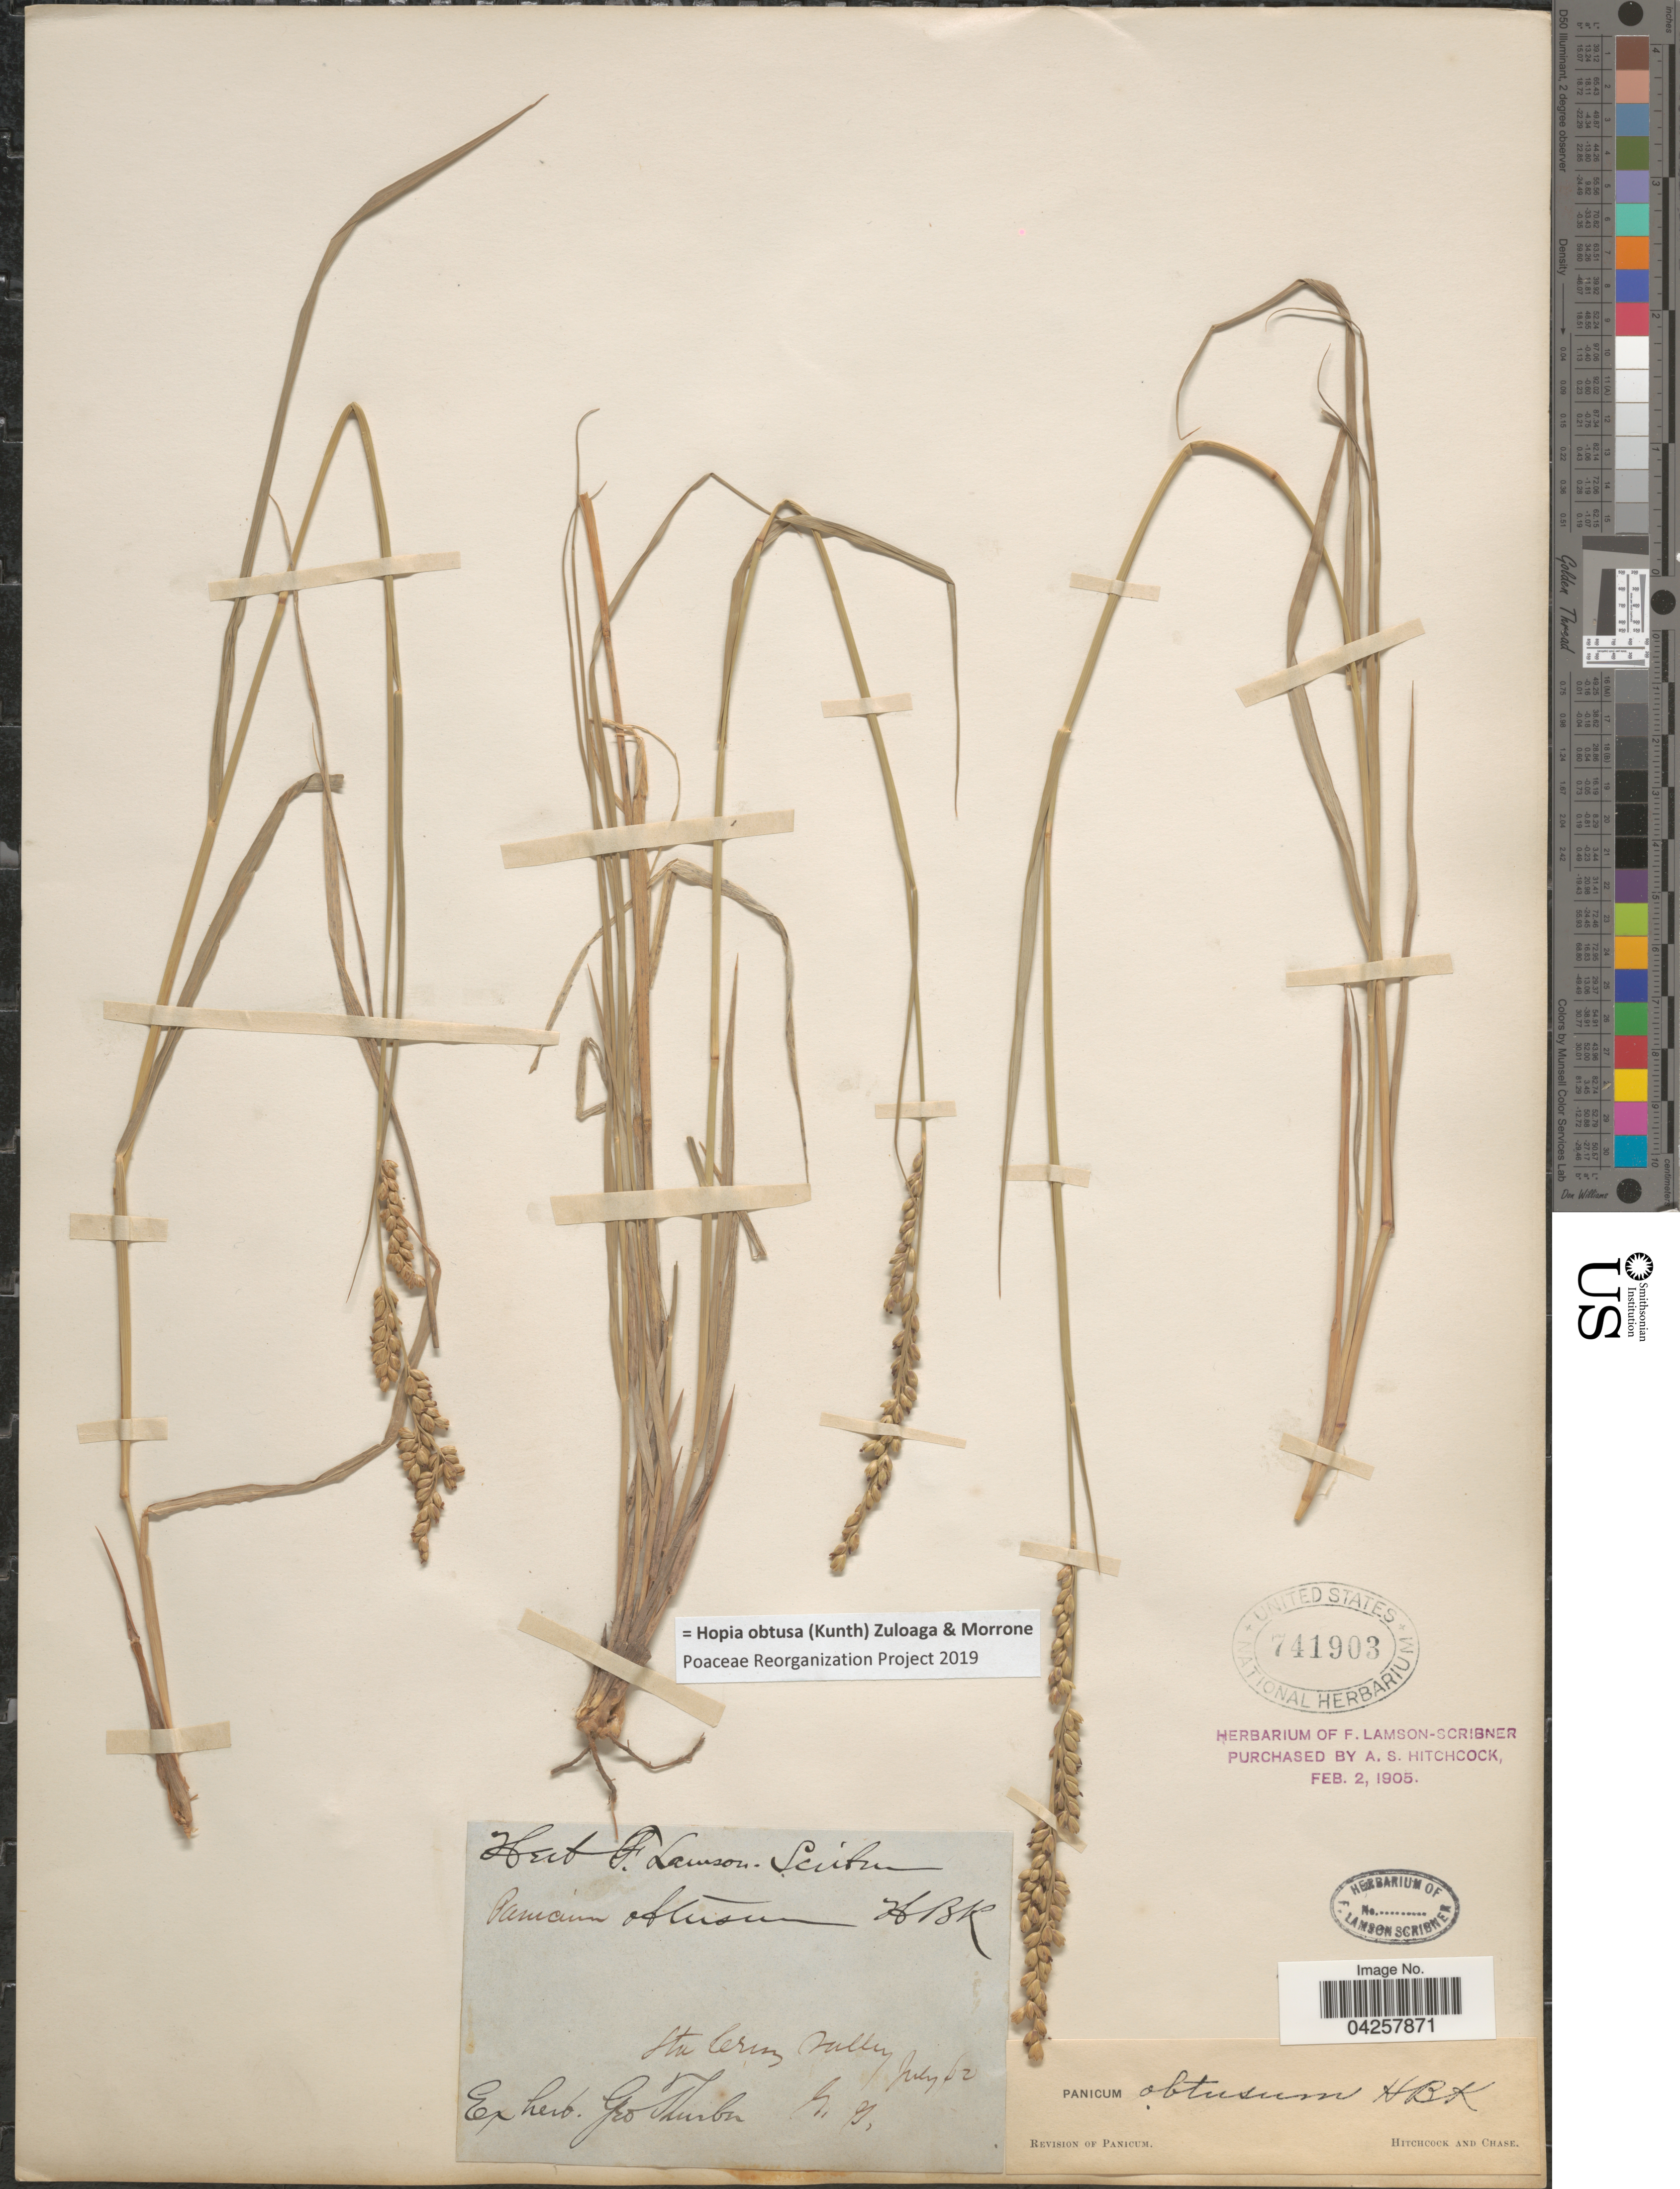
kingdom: Plantae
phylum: Tracheophyta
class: Liliopsida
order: Poales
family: Poaceae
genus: Hopia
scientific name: Hopia obtusa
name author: (Kunth) Zuloaga & Morrone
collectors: ex Herb. Geo. Thurber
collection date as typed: Transcribed d/m/y: /7/62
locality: Sta Cruz Valley.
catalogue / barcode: US 741903